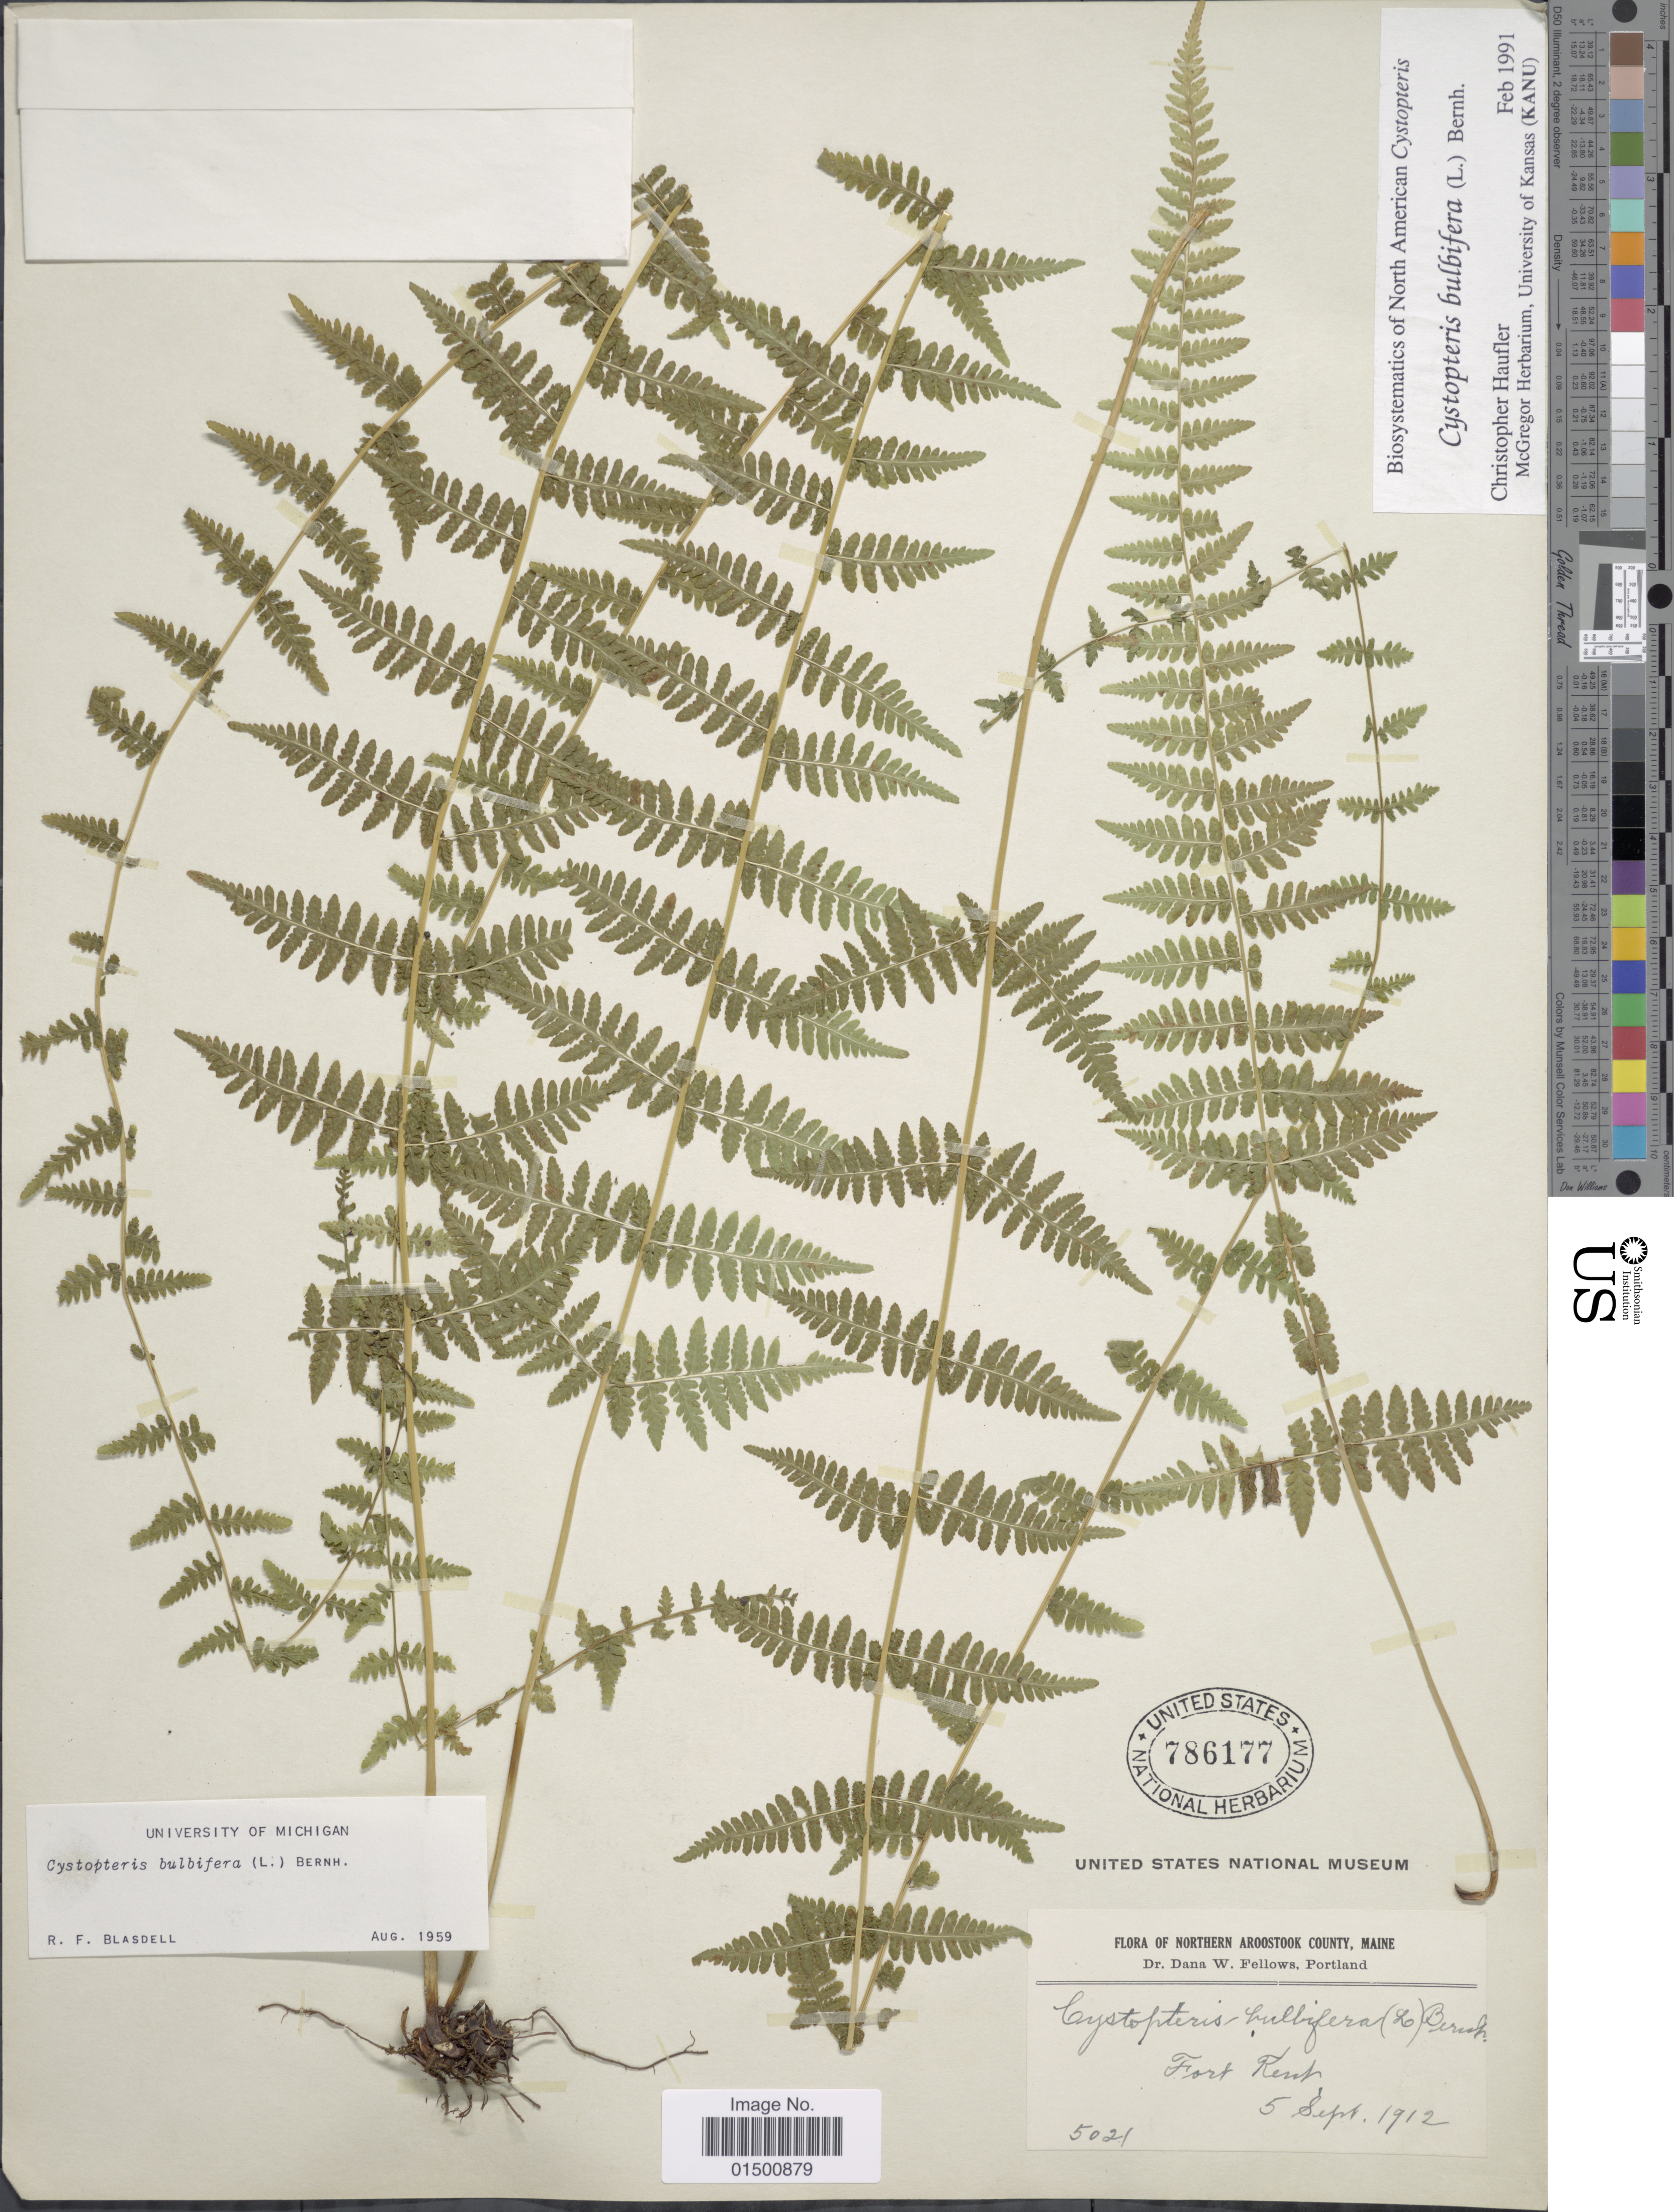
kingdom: Plantae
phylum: Tracheophyta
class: Polypodiopsida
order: Polypodiales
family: Cystopteridaceae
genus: Cystopteris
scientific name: Cystopteris bulbifera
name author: (L.) Bernh.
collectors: D. W. Fellows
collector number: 5021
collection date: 1912-09-05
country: United States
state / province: Maine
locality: Northern Aroostook County, Fort Kent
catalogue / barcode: US 786177